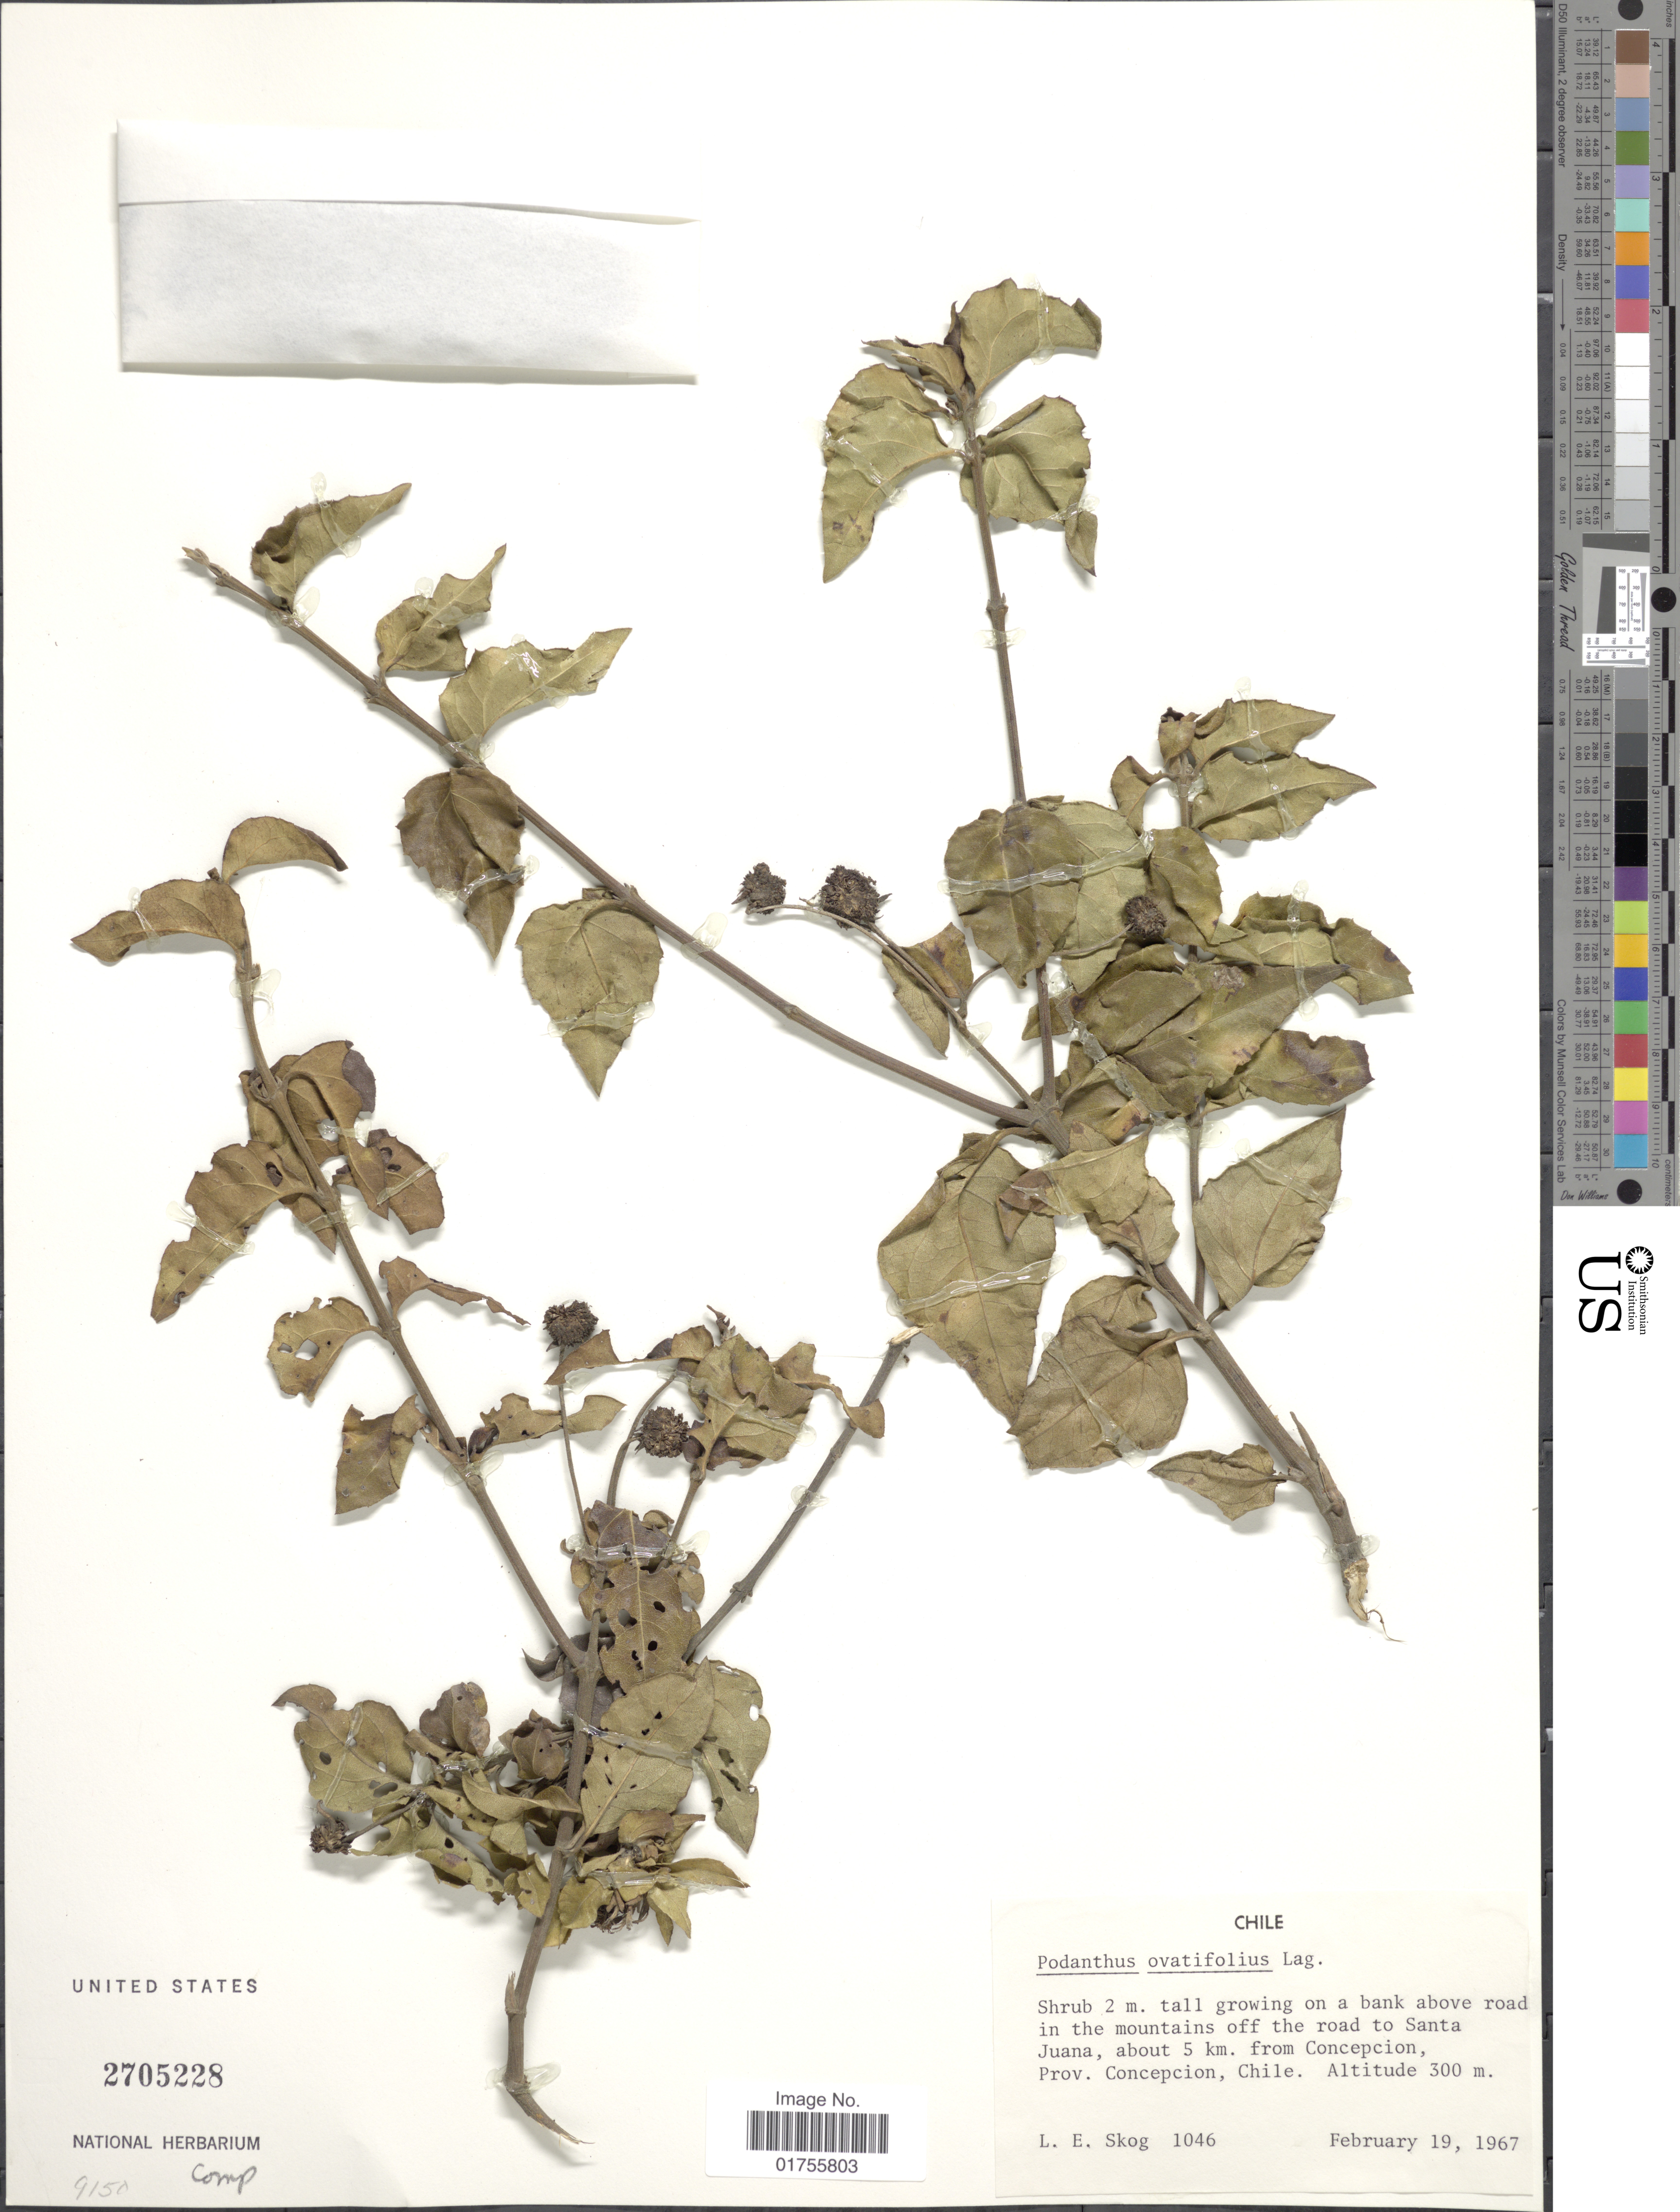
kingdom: Plantae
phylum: Tracheophyta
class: Magnoliopsida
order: Asterales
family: Asteraceae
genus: Podanthus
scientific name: Podanthus ovalifolius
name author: Lag.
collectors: L. E. Skog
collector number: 1046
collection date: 1967-02-19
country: Chile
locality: Growing on a bank above road in the mountains off the road to Santa Juana, about 5 km from Concepcion, Prov. Concepcion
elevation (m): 300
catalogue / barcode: US 2705228